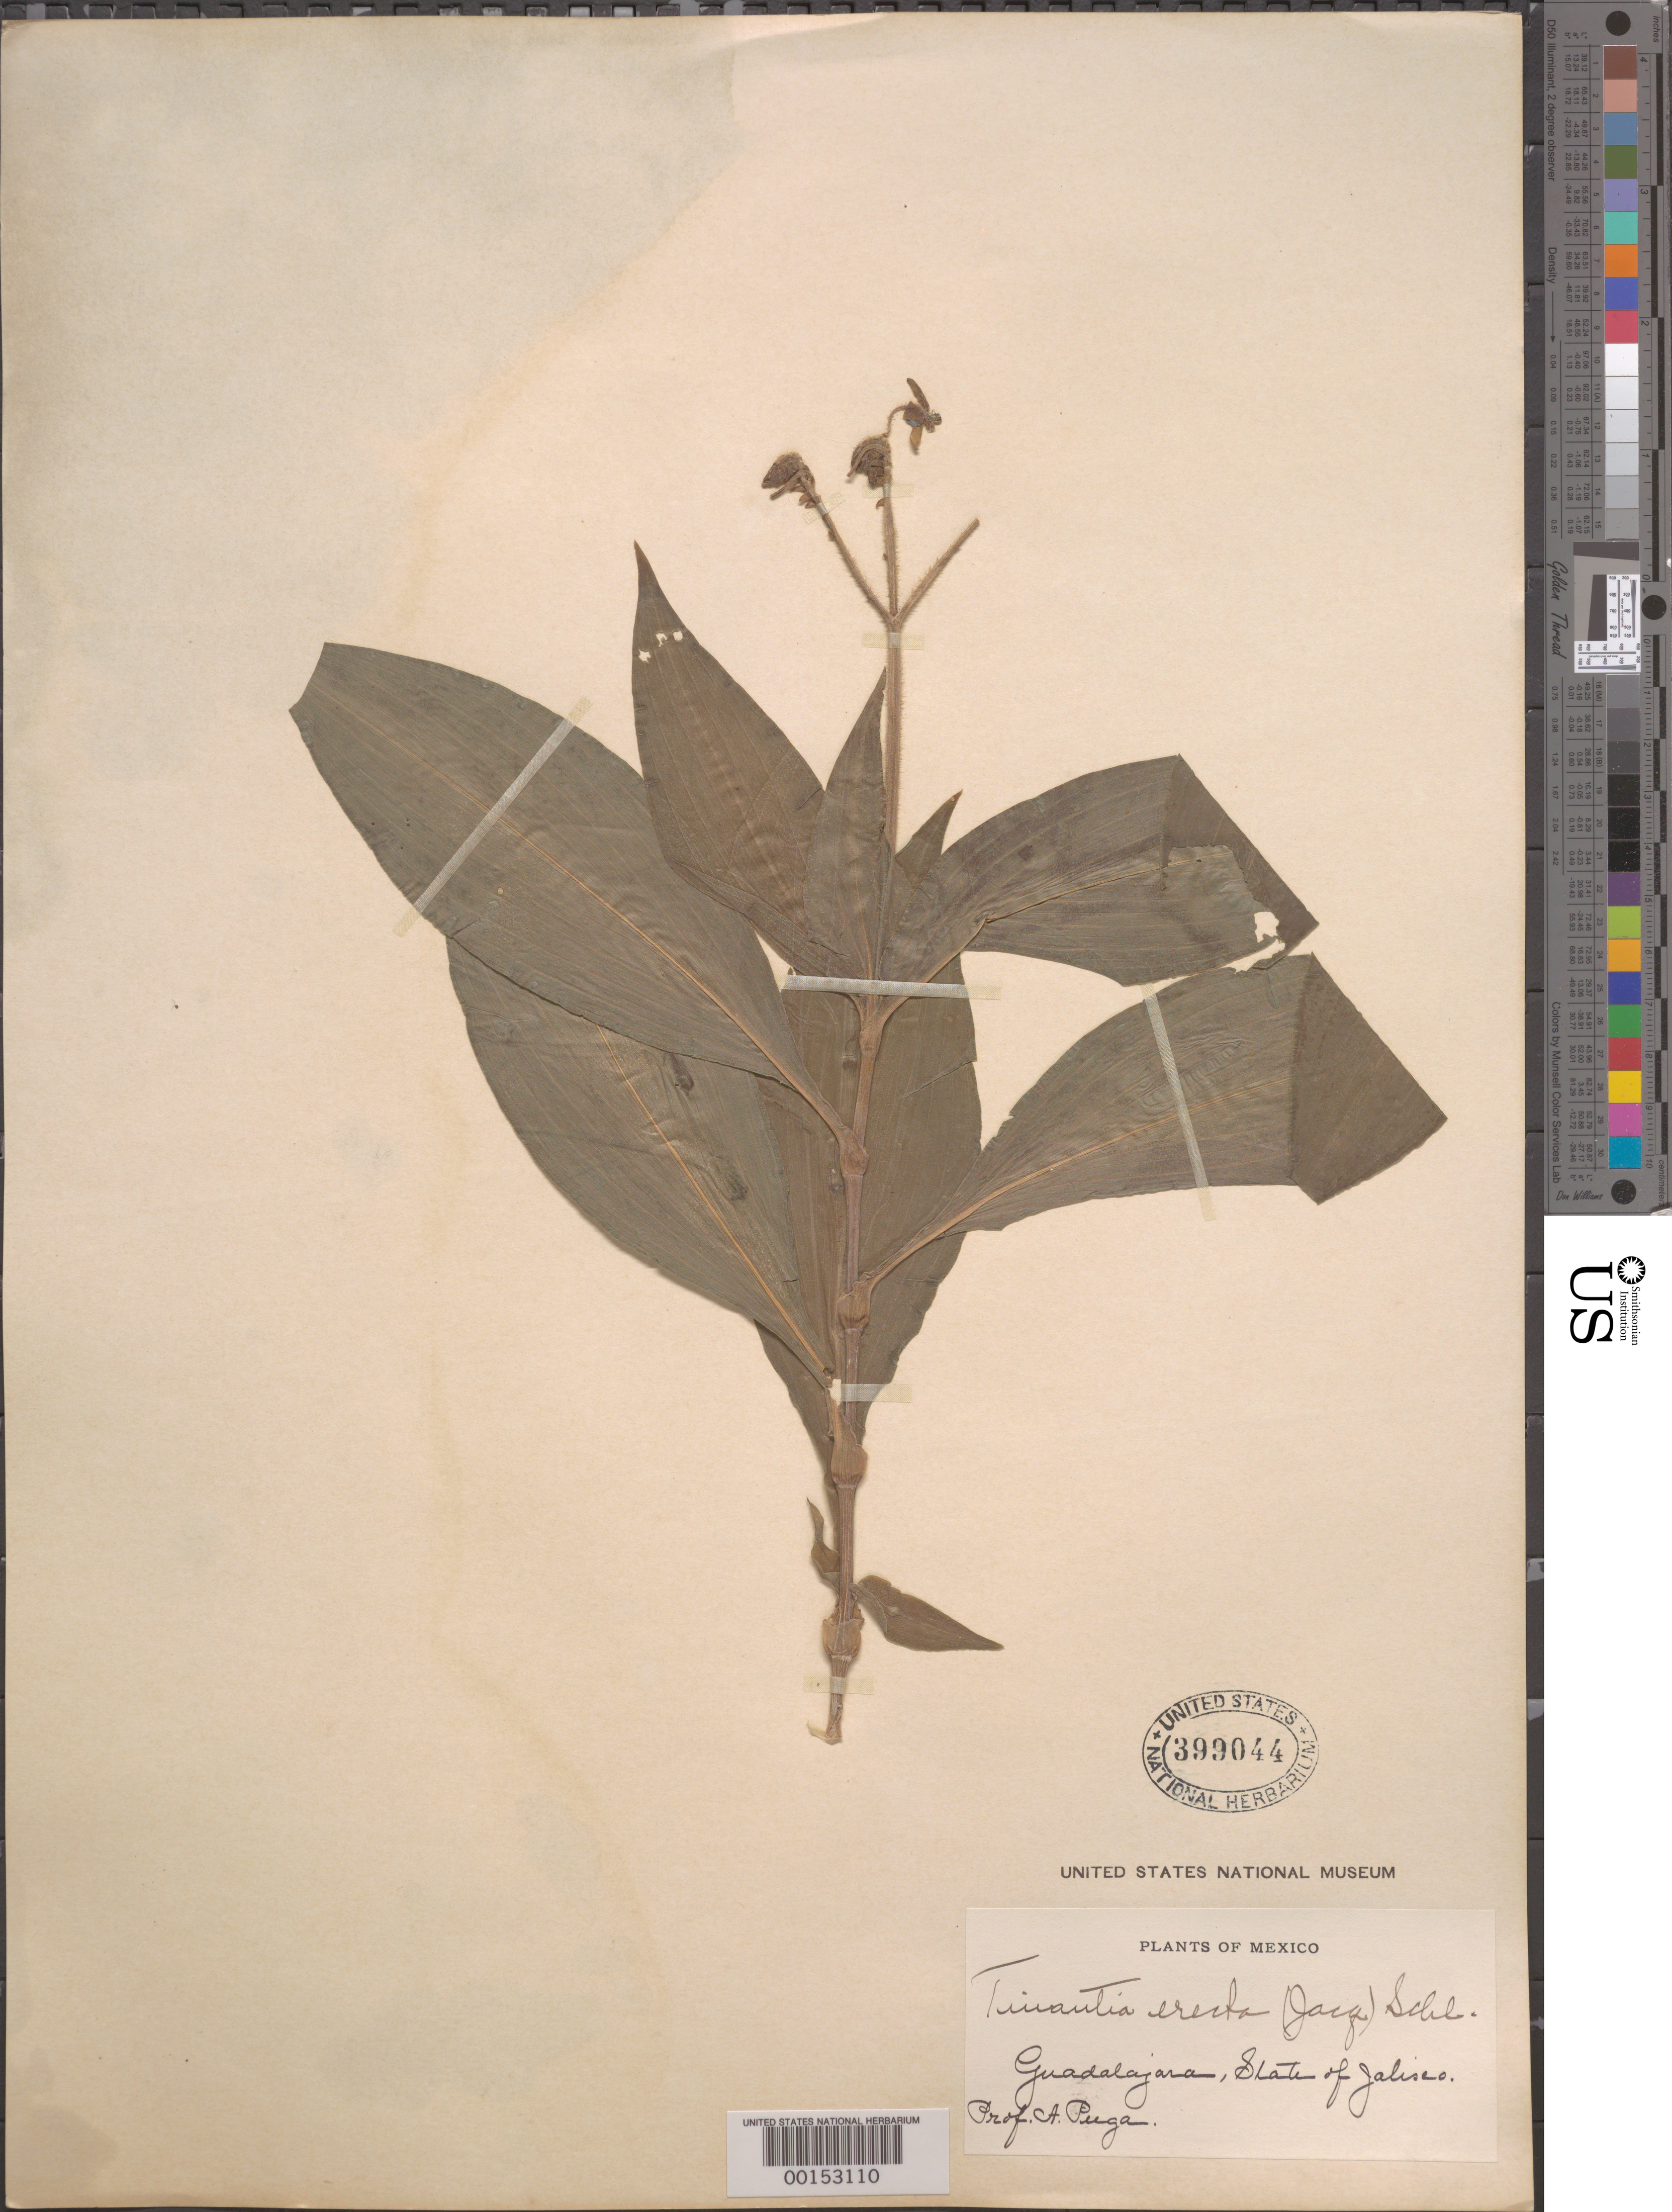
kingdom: Plantae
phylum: Tracheophyta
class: Liliopsida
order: Commelinales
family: Commelinaceae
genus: Tinantia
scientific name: Tinantia erecta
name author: (Jacq.) Fenzl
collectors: A. Puga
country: Mexico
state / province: Jalisco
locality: Guadalajara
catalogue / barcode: US 399044